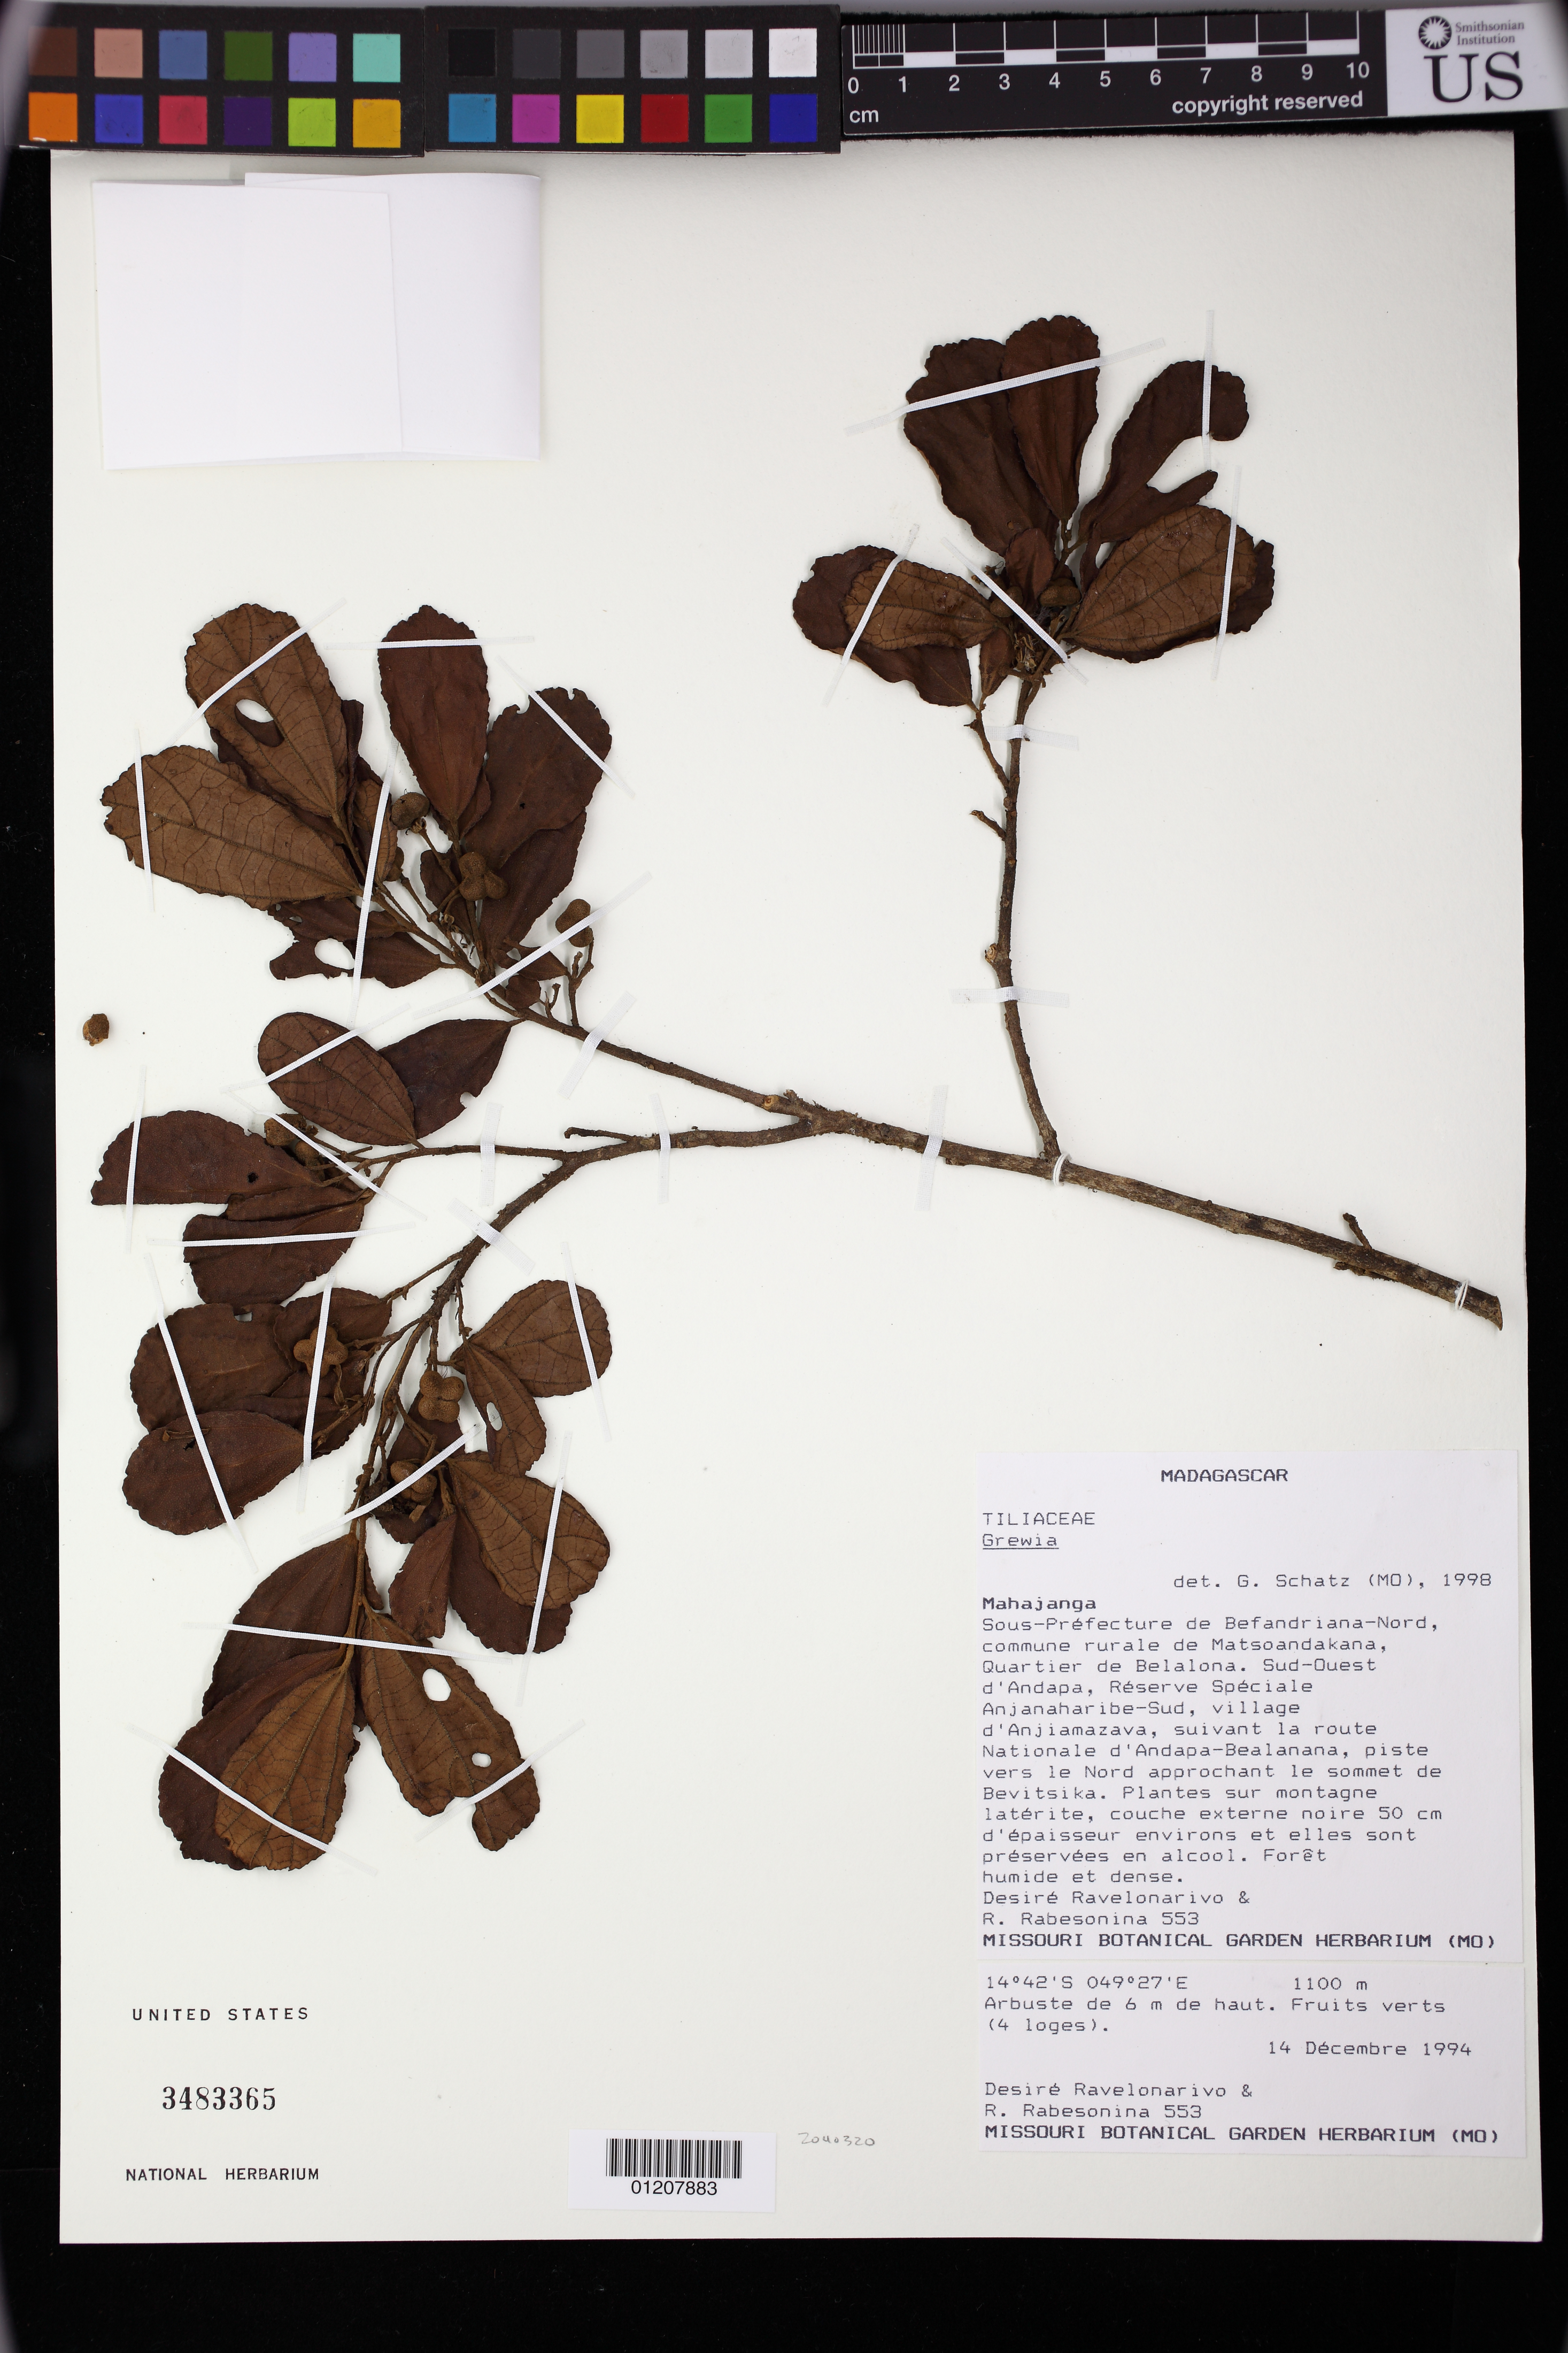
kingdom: Plantae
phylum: Tracheophyta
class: Magnoliopsida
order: Malvales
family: Malvaceae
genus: Grewia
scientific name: Grewia sp.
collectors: D. Ravelonarivo & R. Rabesonina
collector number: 553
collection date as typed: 14 Dec 1994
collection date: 1994-12-14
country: Madagascar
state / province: Sofia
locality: Mahajanga. Sous-Préfecture de Befandriana-Nord, commune rurale de Matsoandakana, Quartier de Belalona. Sud-Ouest d'Andapa, Réserve Spéciale Anjanaharibe-Sud, village d'Anjiamazava, suivant la route Nationale d'Andapa-Bealanana, piste vers le nord appro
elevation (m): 1100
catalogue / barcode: US 3483365